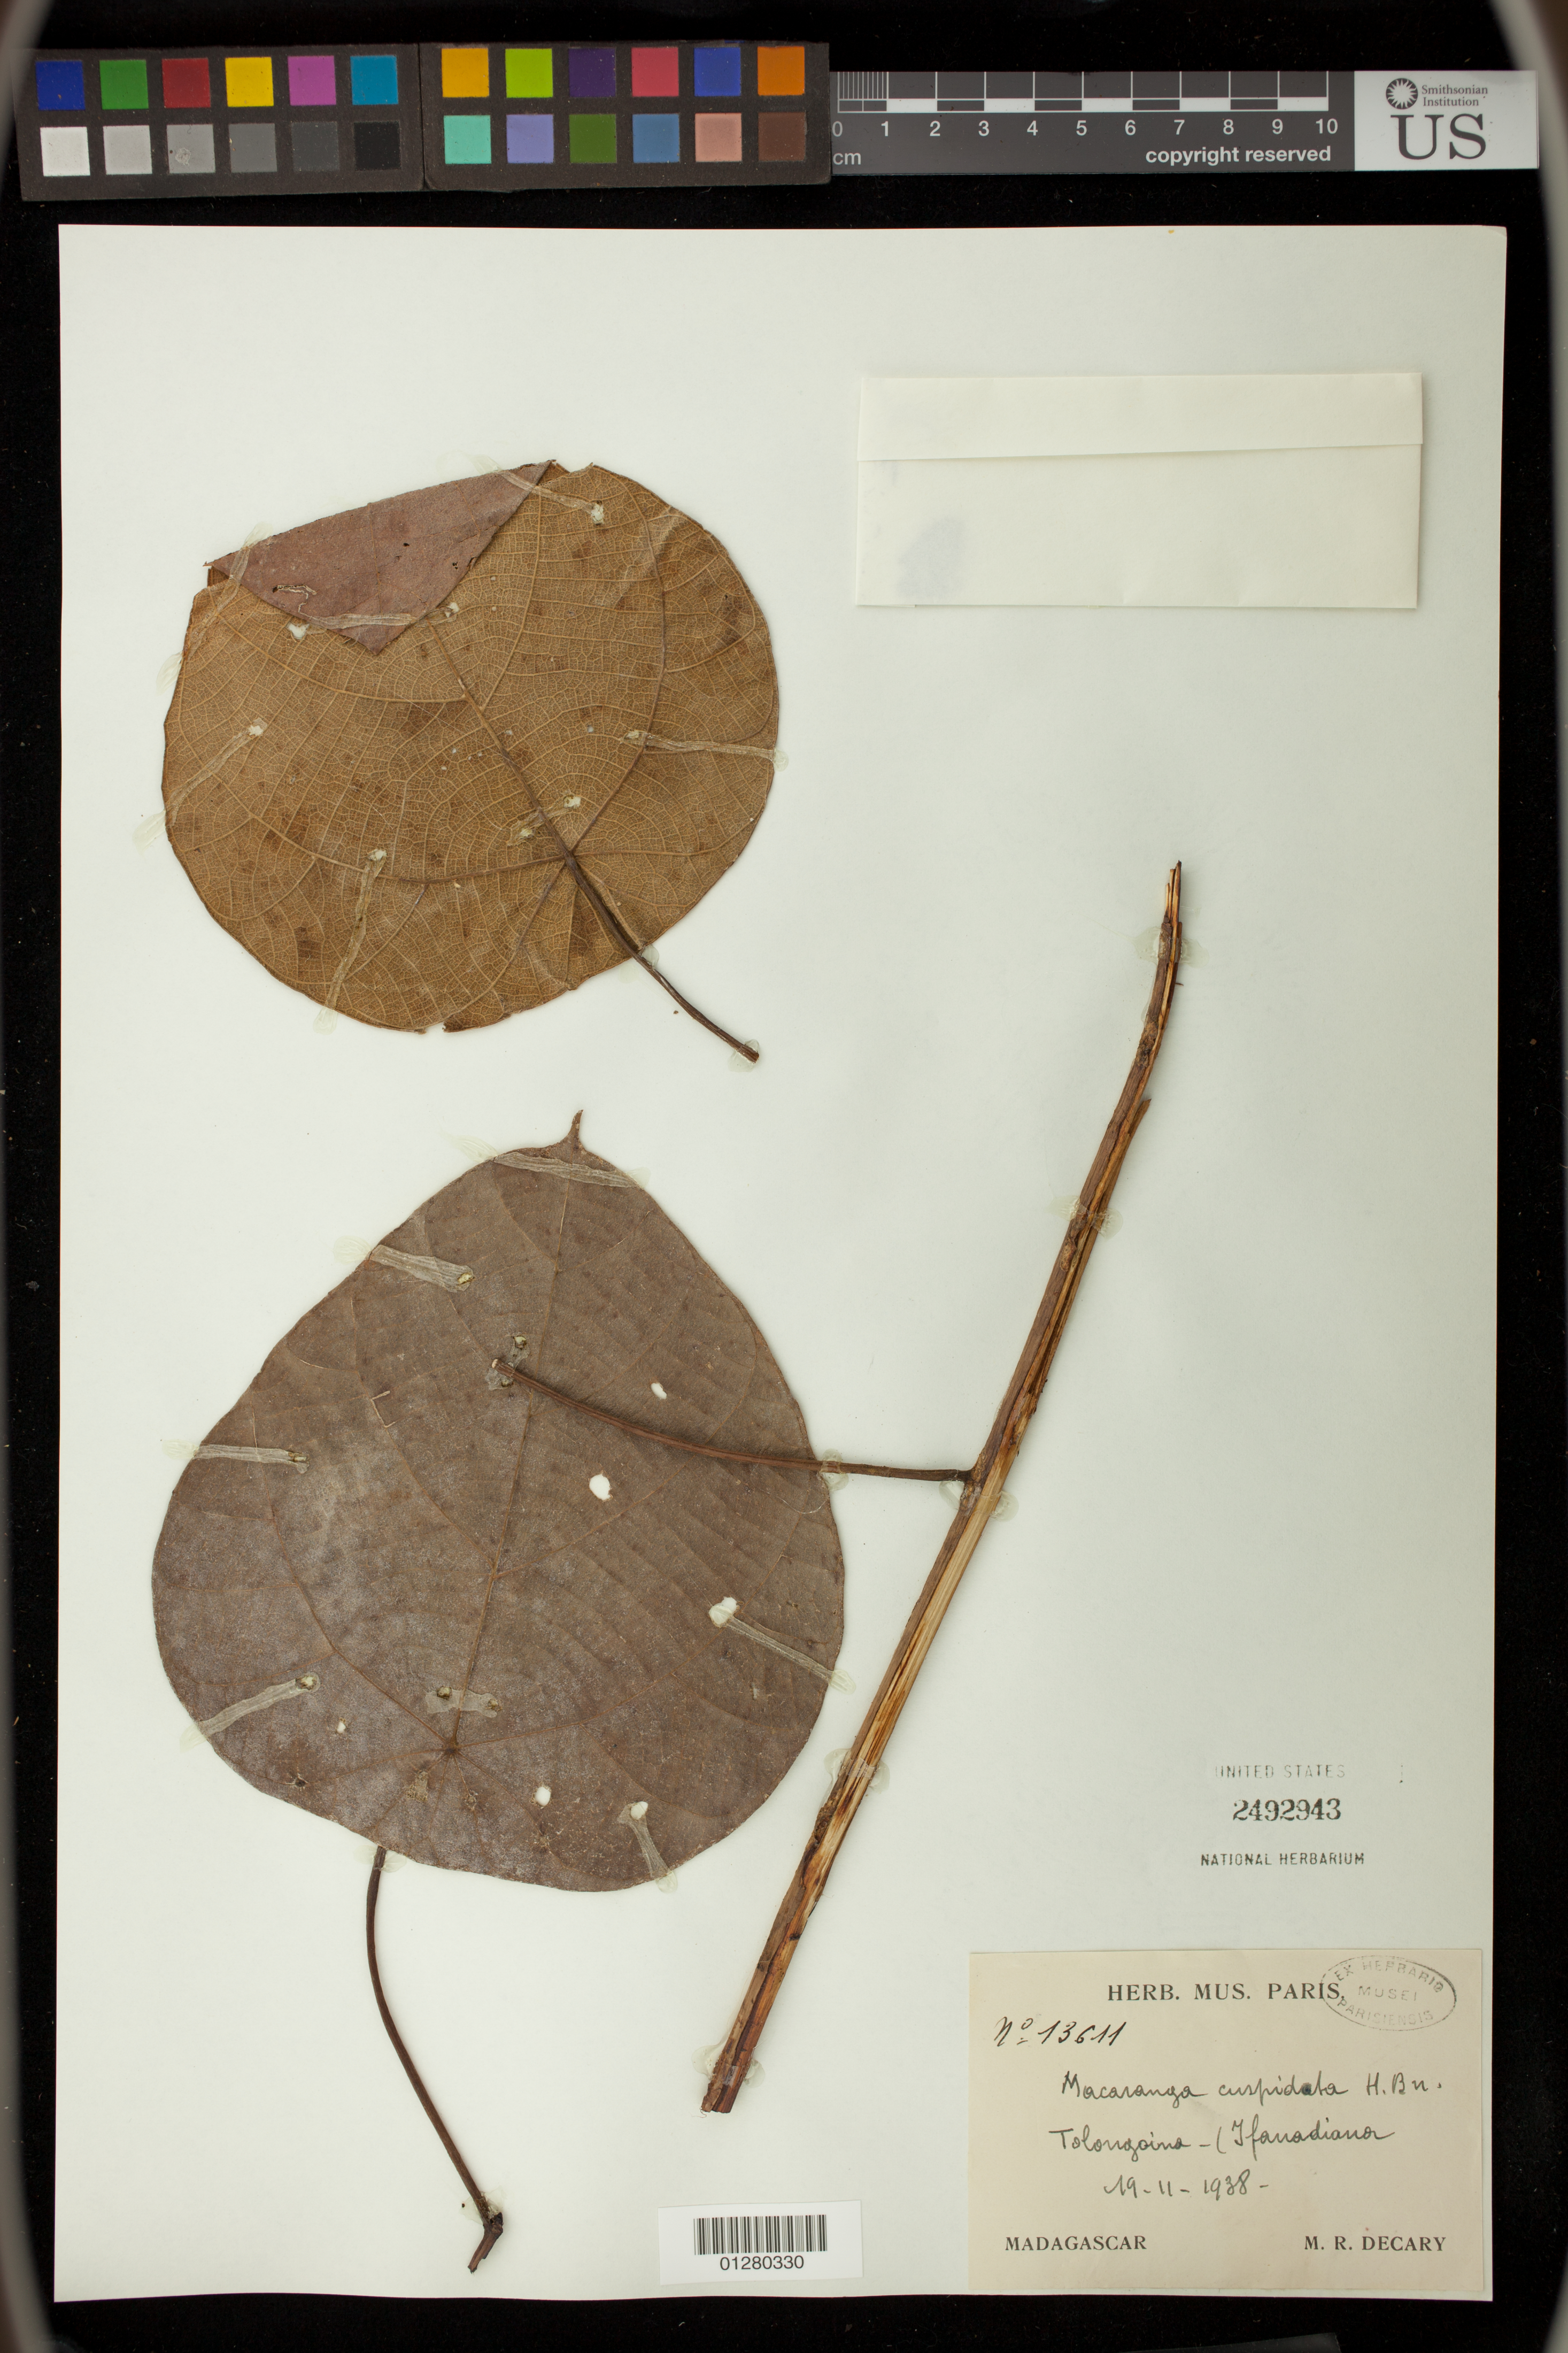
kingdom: Plantae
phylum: Tracheophyta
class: Magnoliopsida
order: Malpighiales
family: Euphorbiaceae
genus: Macaranga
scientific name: Macaranga cuspidata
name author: Boivin ex Baill.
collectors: R. Decary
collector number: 13611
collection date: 1938-11-19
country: Madagascar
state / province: Vatovavy Fitovinany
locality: Tolongoina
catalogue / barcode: US 2492943